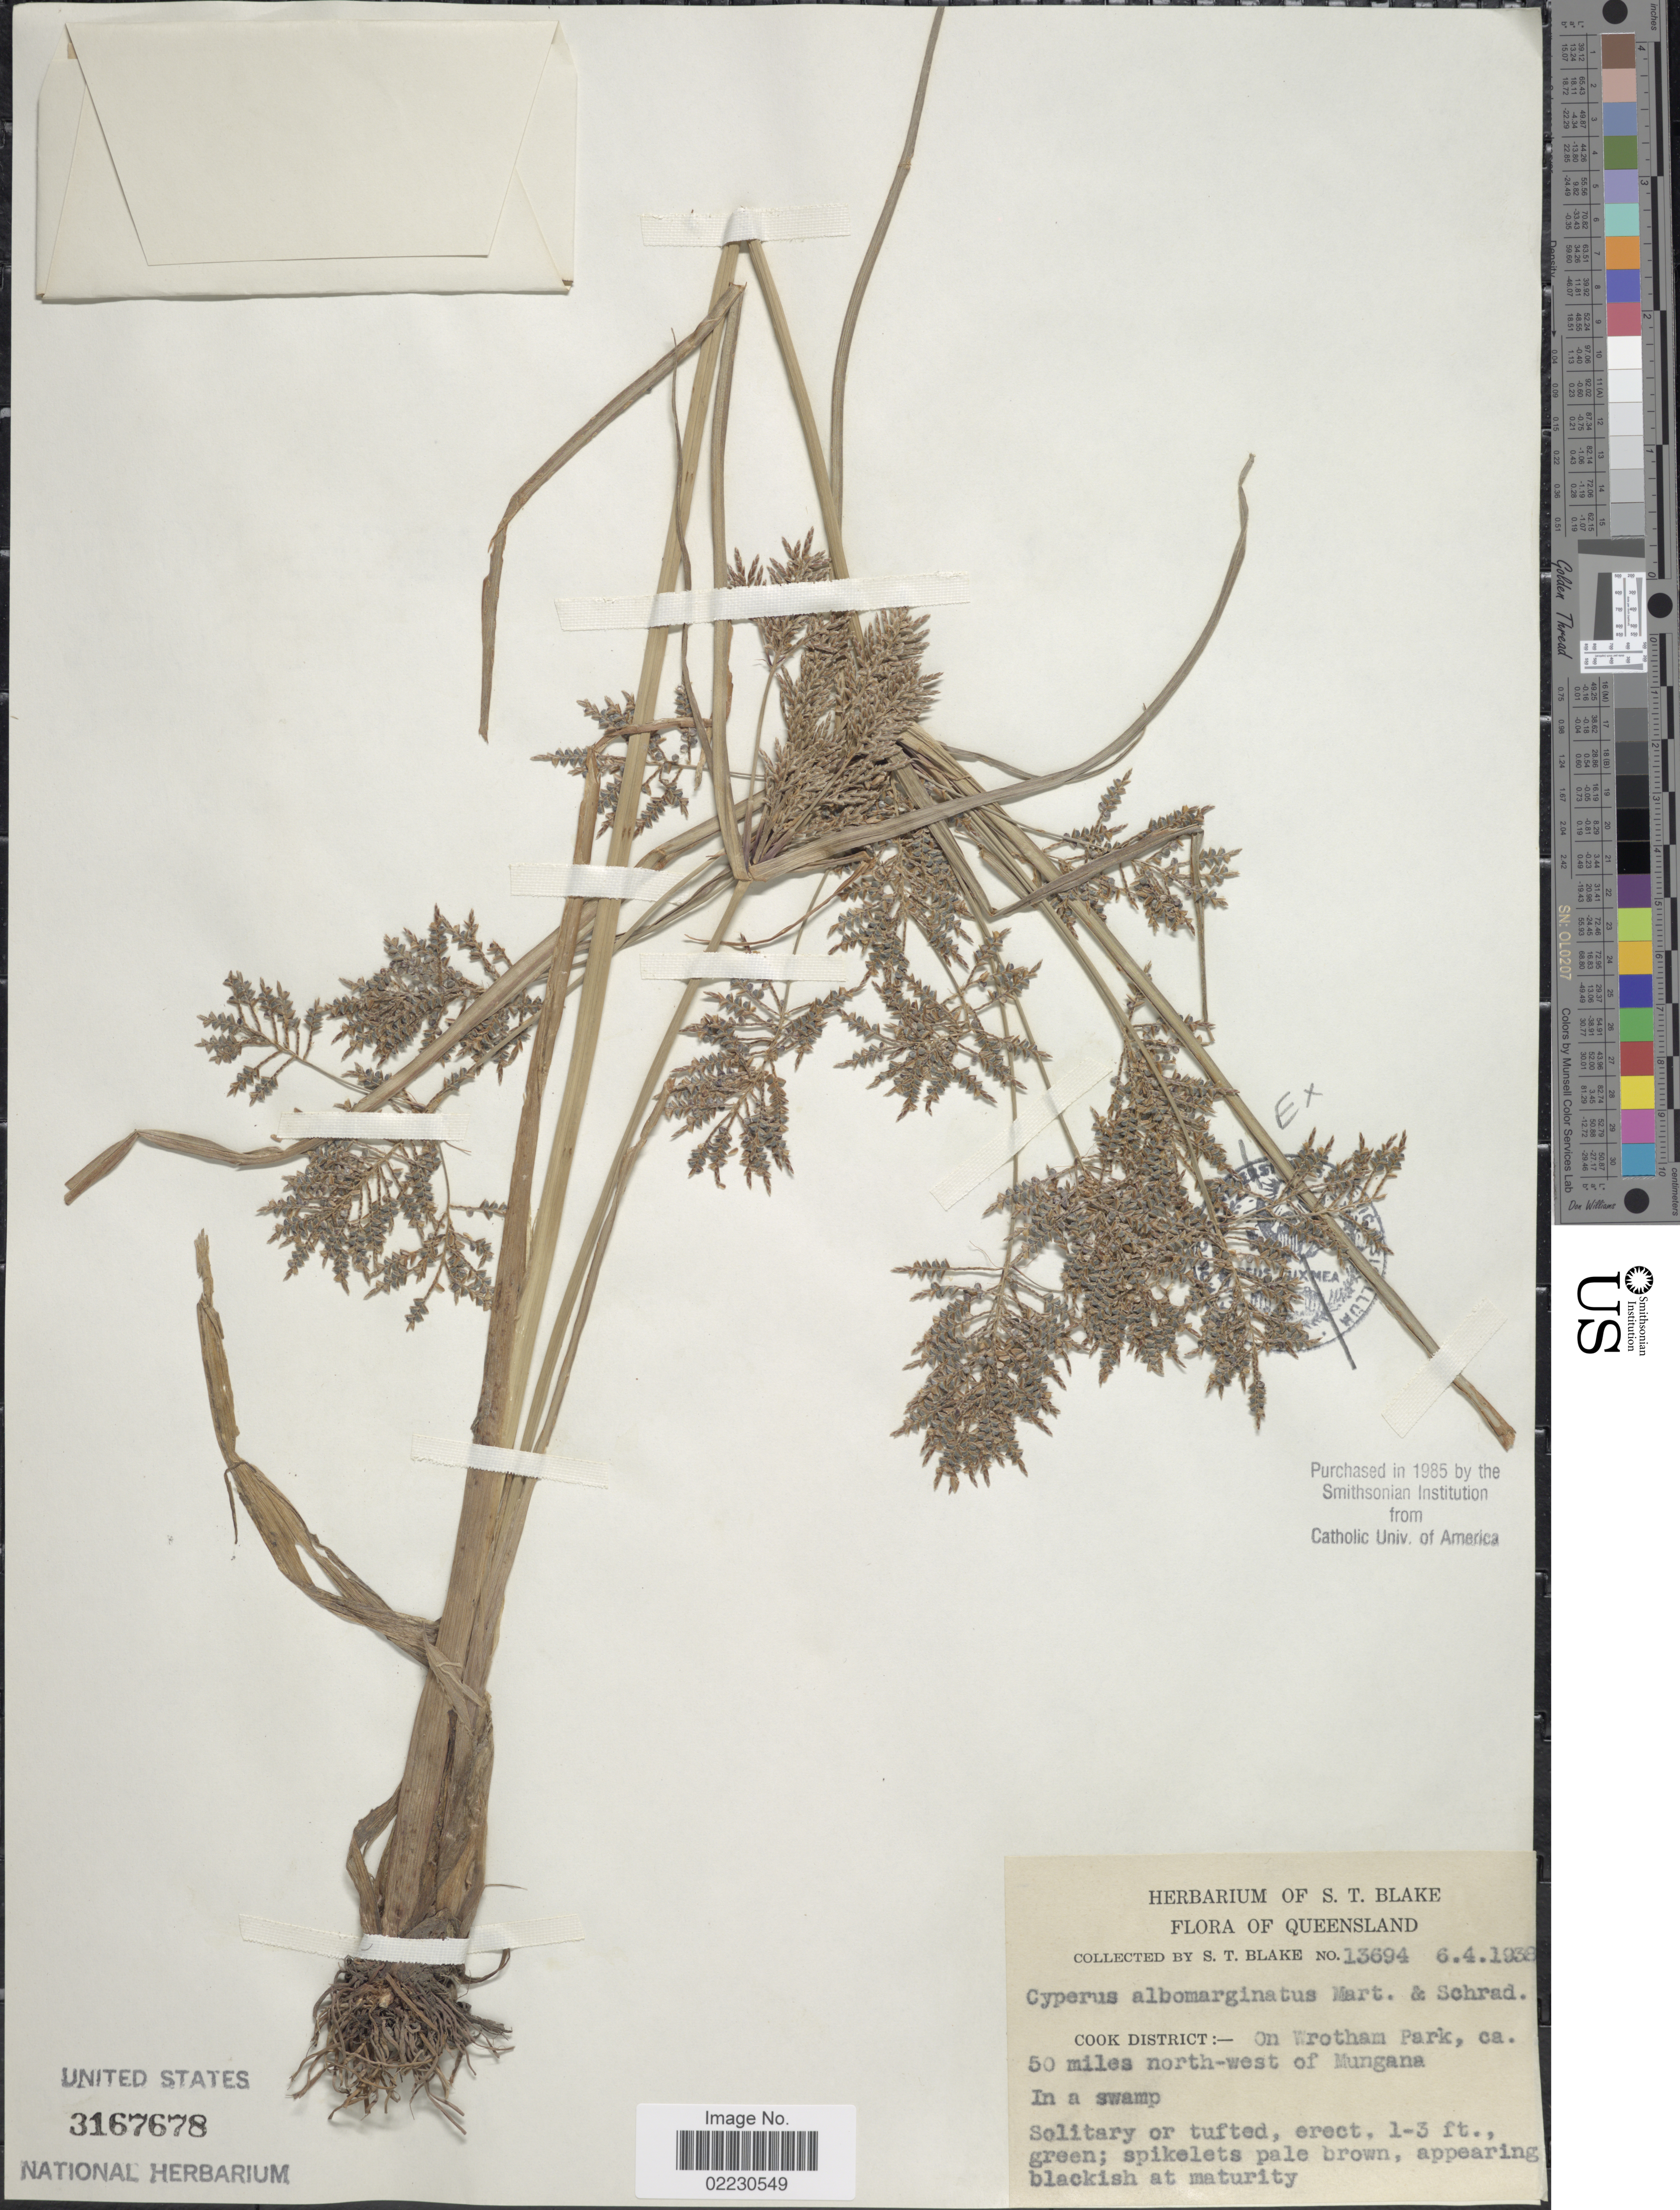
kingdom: Plantae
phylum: Tracheophyta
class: Liliopsida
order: Poales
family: Cyperaceae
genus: Cyperus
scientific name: Cyperus macrostachyos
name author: Lam.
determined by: Wilson, K. L.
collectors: S. T. Blake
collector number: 13694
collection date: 1938-04-06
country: Australia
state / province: Queensland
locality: Cook District: - On Wrotham Park, ca. 50 miles north-west of Mungana. In a swamp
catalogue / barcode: US 3167678